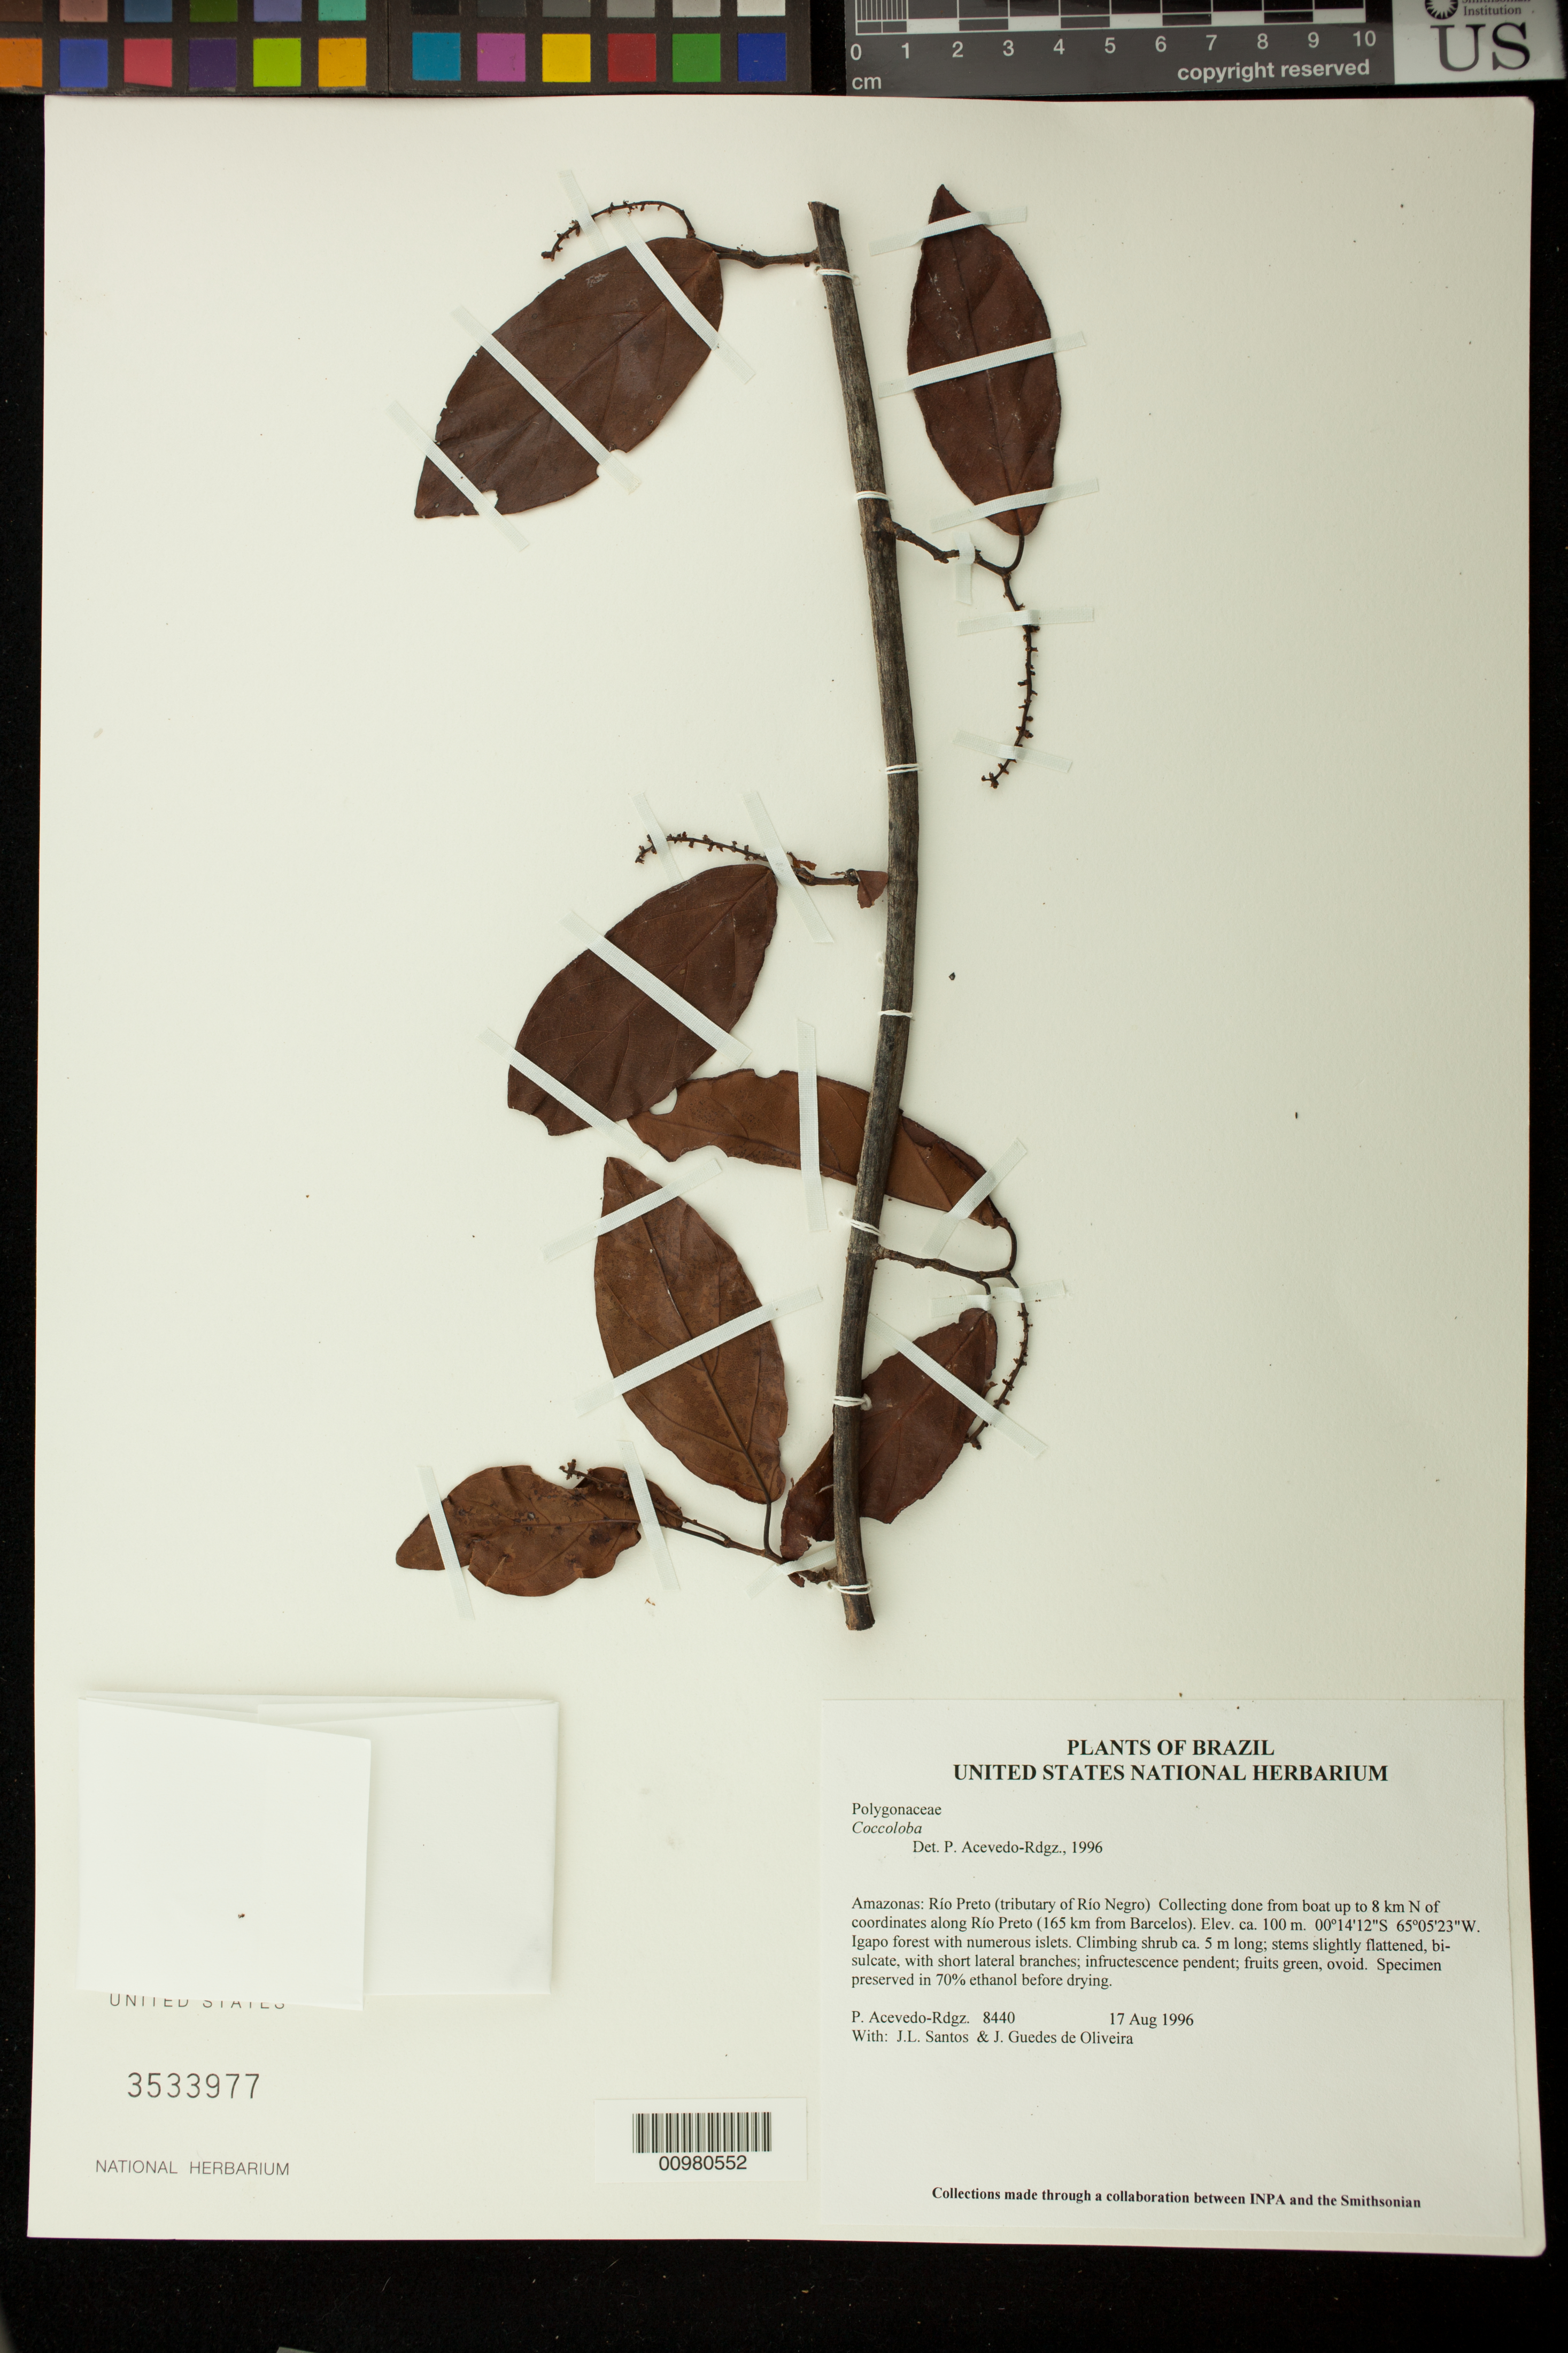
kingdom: Plantae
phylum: Tracheophyta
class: Magnoliopsida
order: Caryophyllales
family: Polygonaceae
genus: Coccoloba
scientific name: Coccoloba gentryi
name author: R.A. Howard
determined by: Melo, E. de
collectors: P. Acevedo-Rodr., J. L. Santos & J. Guedes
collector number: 8440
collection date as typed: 17 Aug 1996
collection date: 1996-08-17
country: Brazil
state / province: Amazonas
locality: Amazonas: Río Preto (tributary of Río Negro) Collecting done from boat up to 8 km N of coordinates along Río Preto (165 km from Barcelos).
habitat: Igapo forest with numerous islets.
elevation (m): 100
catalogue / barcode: US 3533977